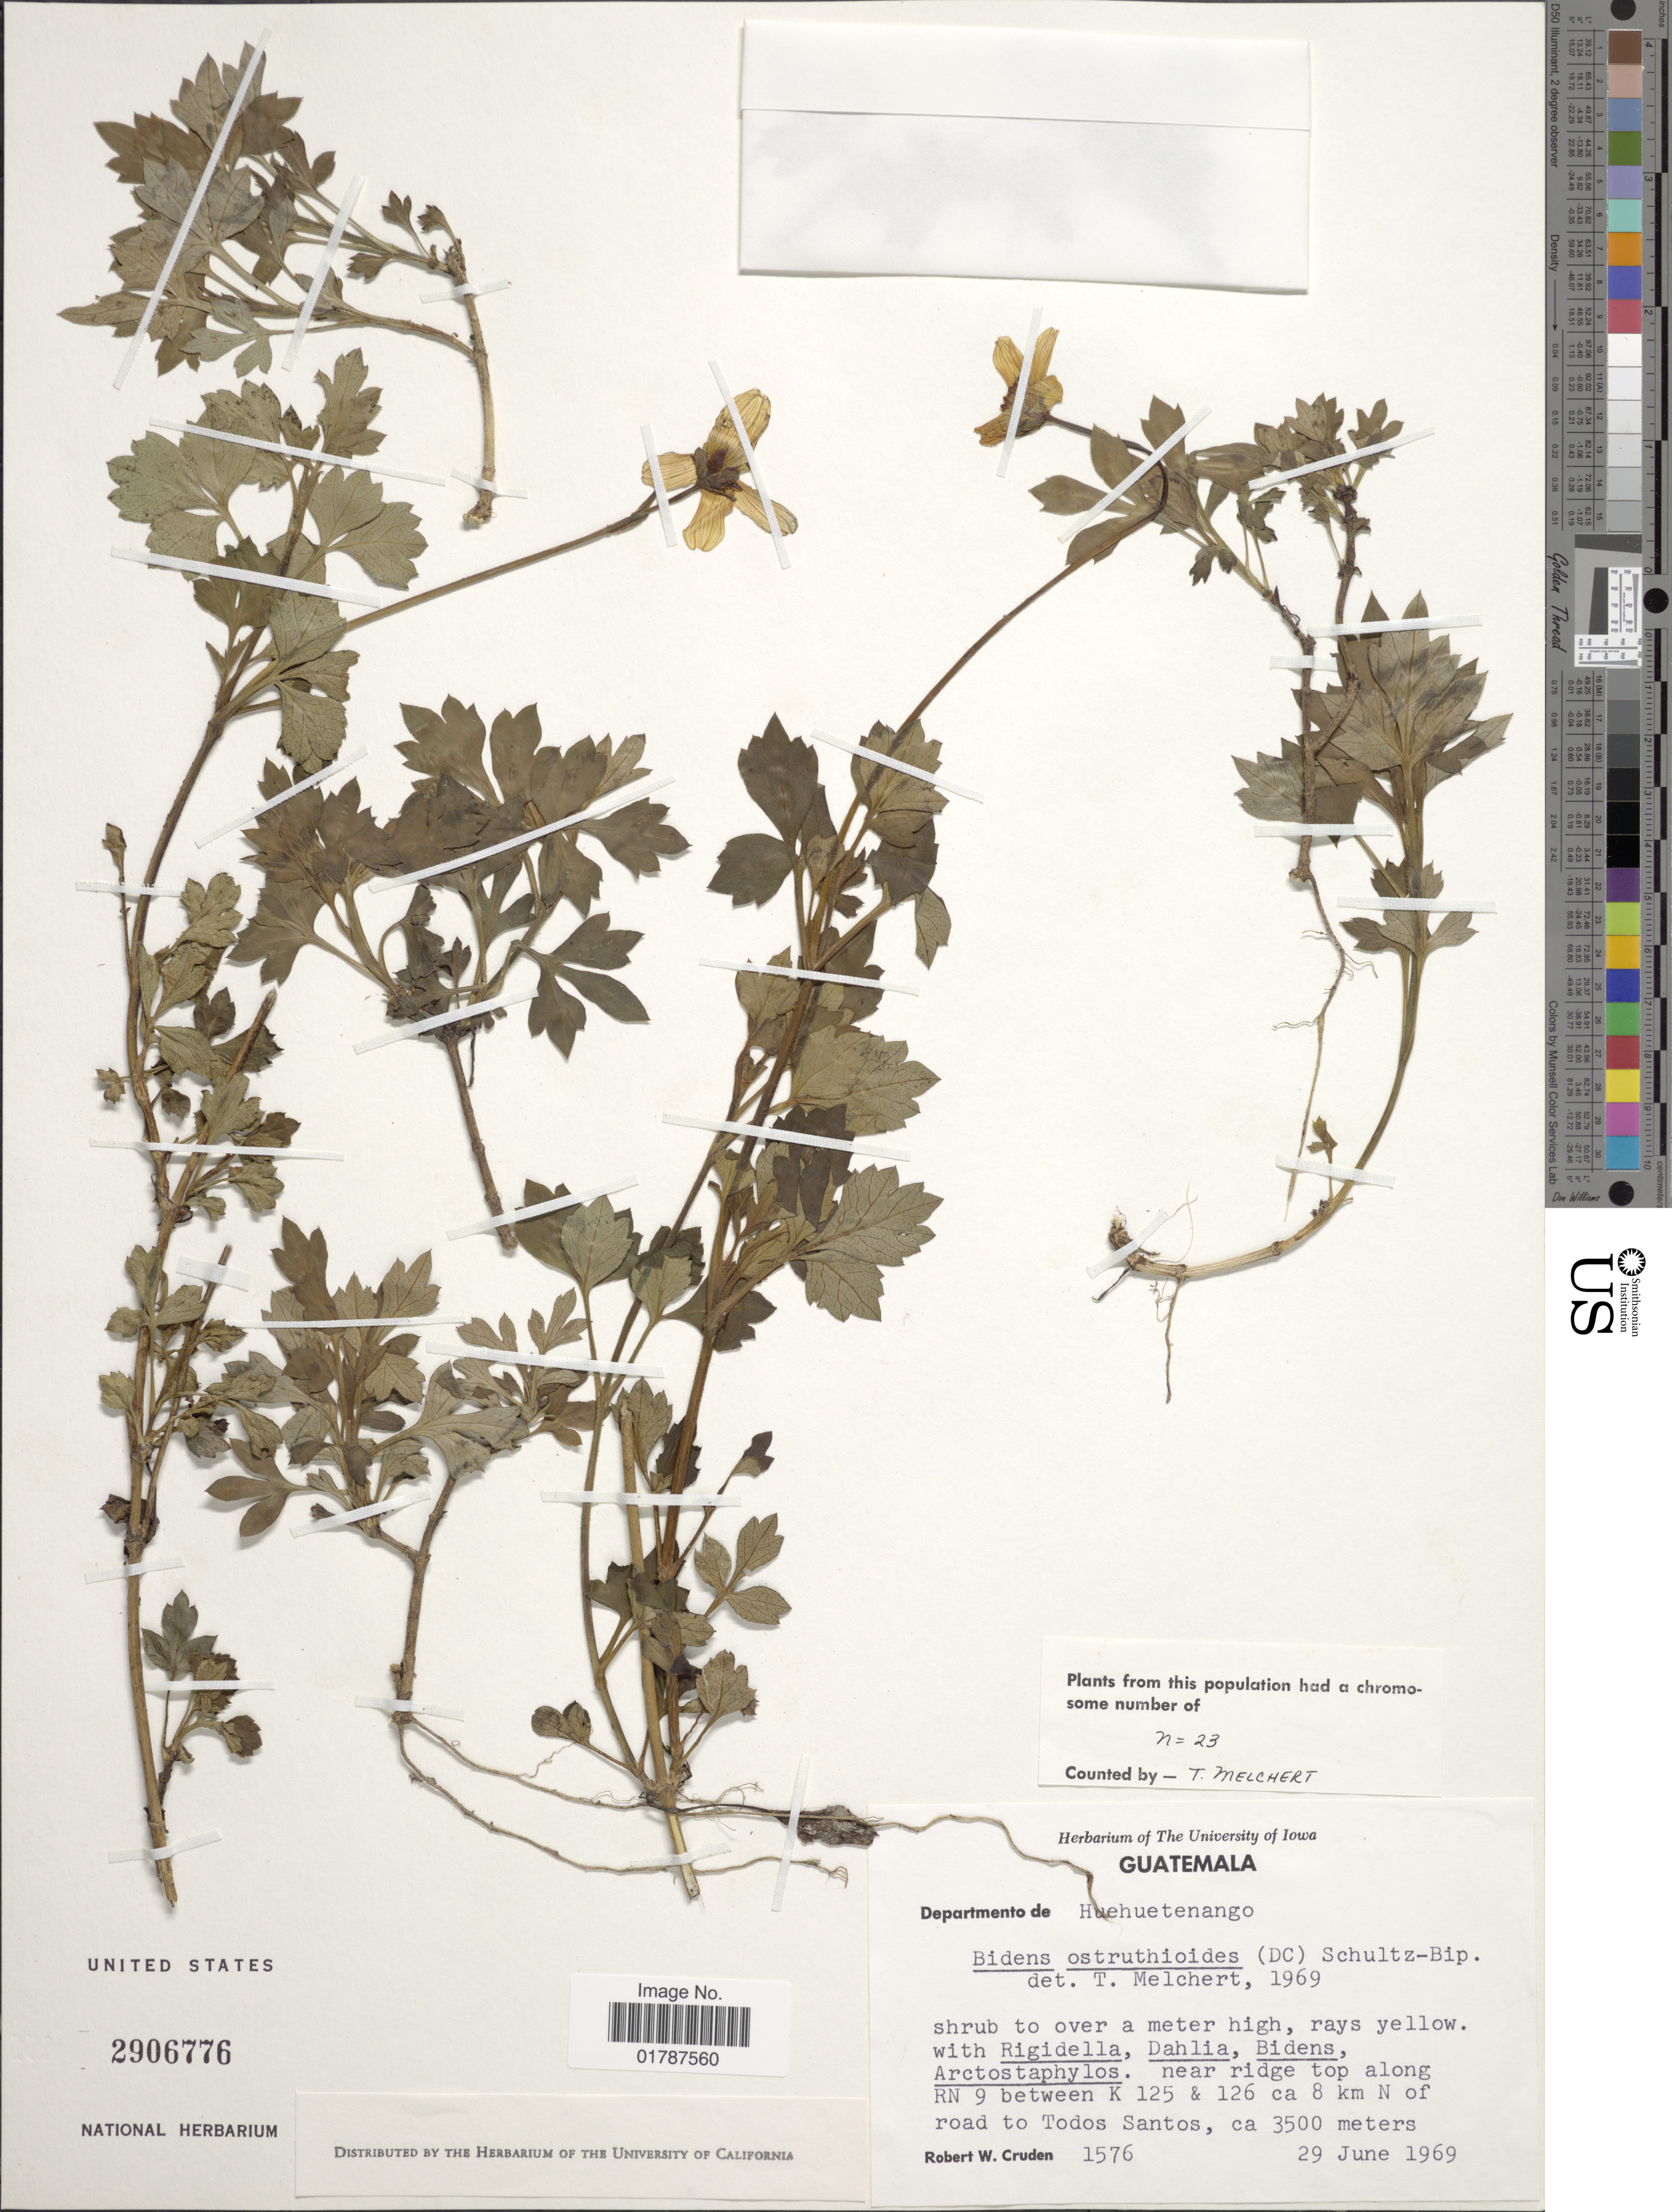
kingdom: Plantae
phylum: Tracheophyta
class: Magnoliopsida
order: Asterales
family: Asteraceae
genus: Bidens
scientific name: Bidens ostruthioides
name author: (DC.) Sch. Bip.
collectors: R. W. Cruden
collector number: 1576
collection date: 1969-06-29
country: Guatemala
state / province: Huehuetenango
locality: Departamento de Huehuetenango, Near ridge top along RN 9 between K 125 & 126 8 km N of road to Todos Santos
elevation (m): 3500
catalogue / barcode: US 2906776